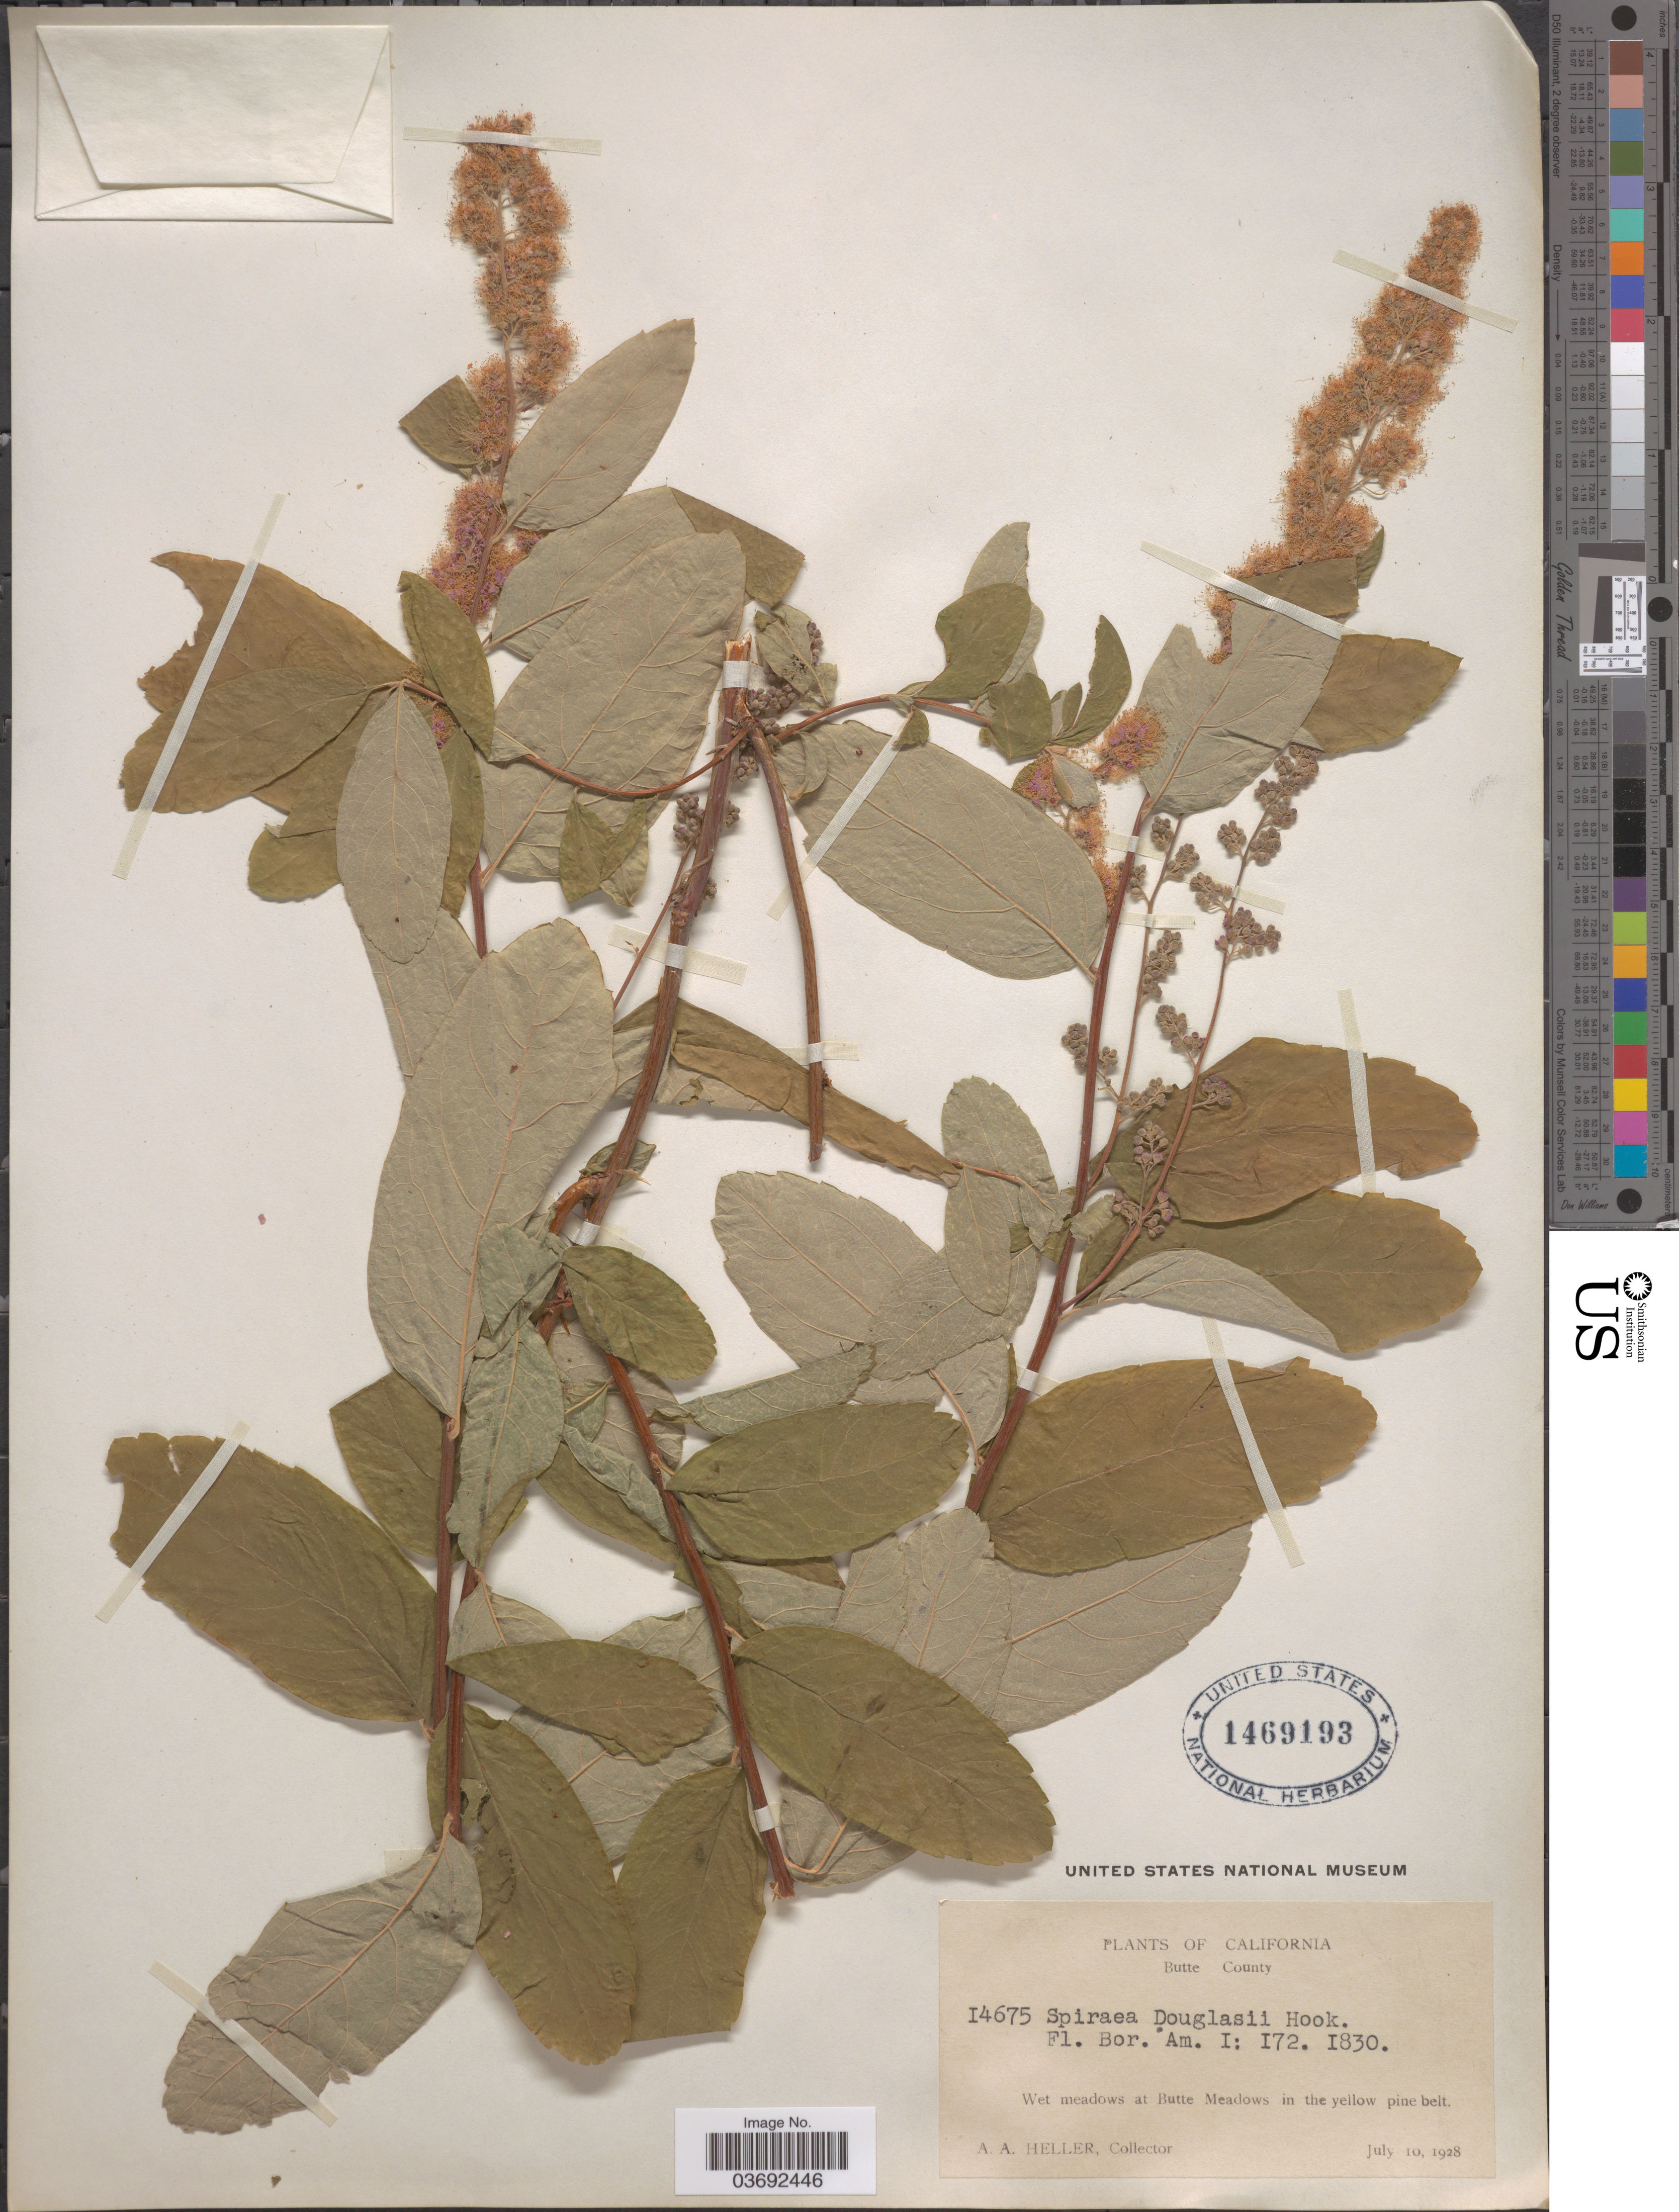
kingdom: Plantae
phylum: Tracheophyta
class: Magnoliopsida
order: Rosales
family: Rosaceae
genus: Spiraea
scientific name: Spiraea douglasii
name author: Hook.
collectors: A. A. Heller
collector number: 14675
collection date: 1928-07-10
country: United States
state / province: California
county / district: Butte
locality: Butte County. Wet meadows at Butte Meadows.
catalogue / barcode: US 1469193